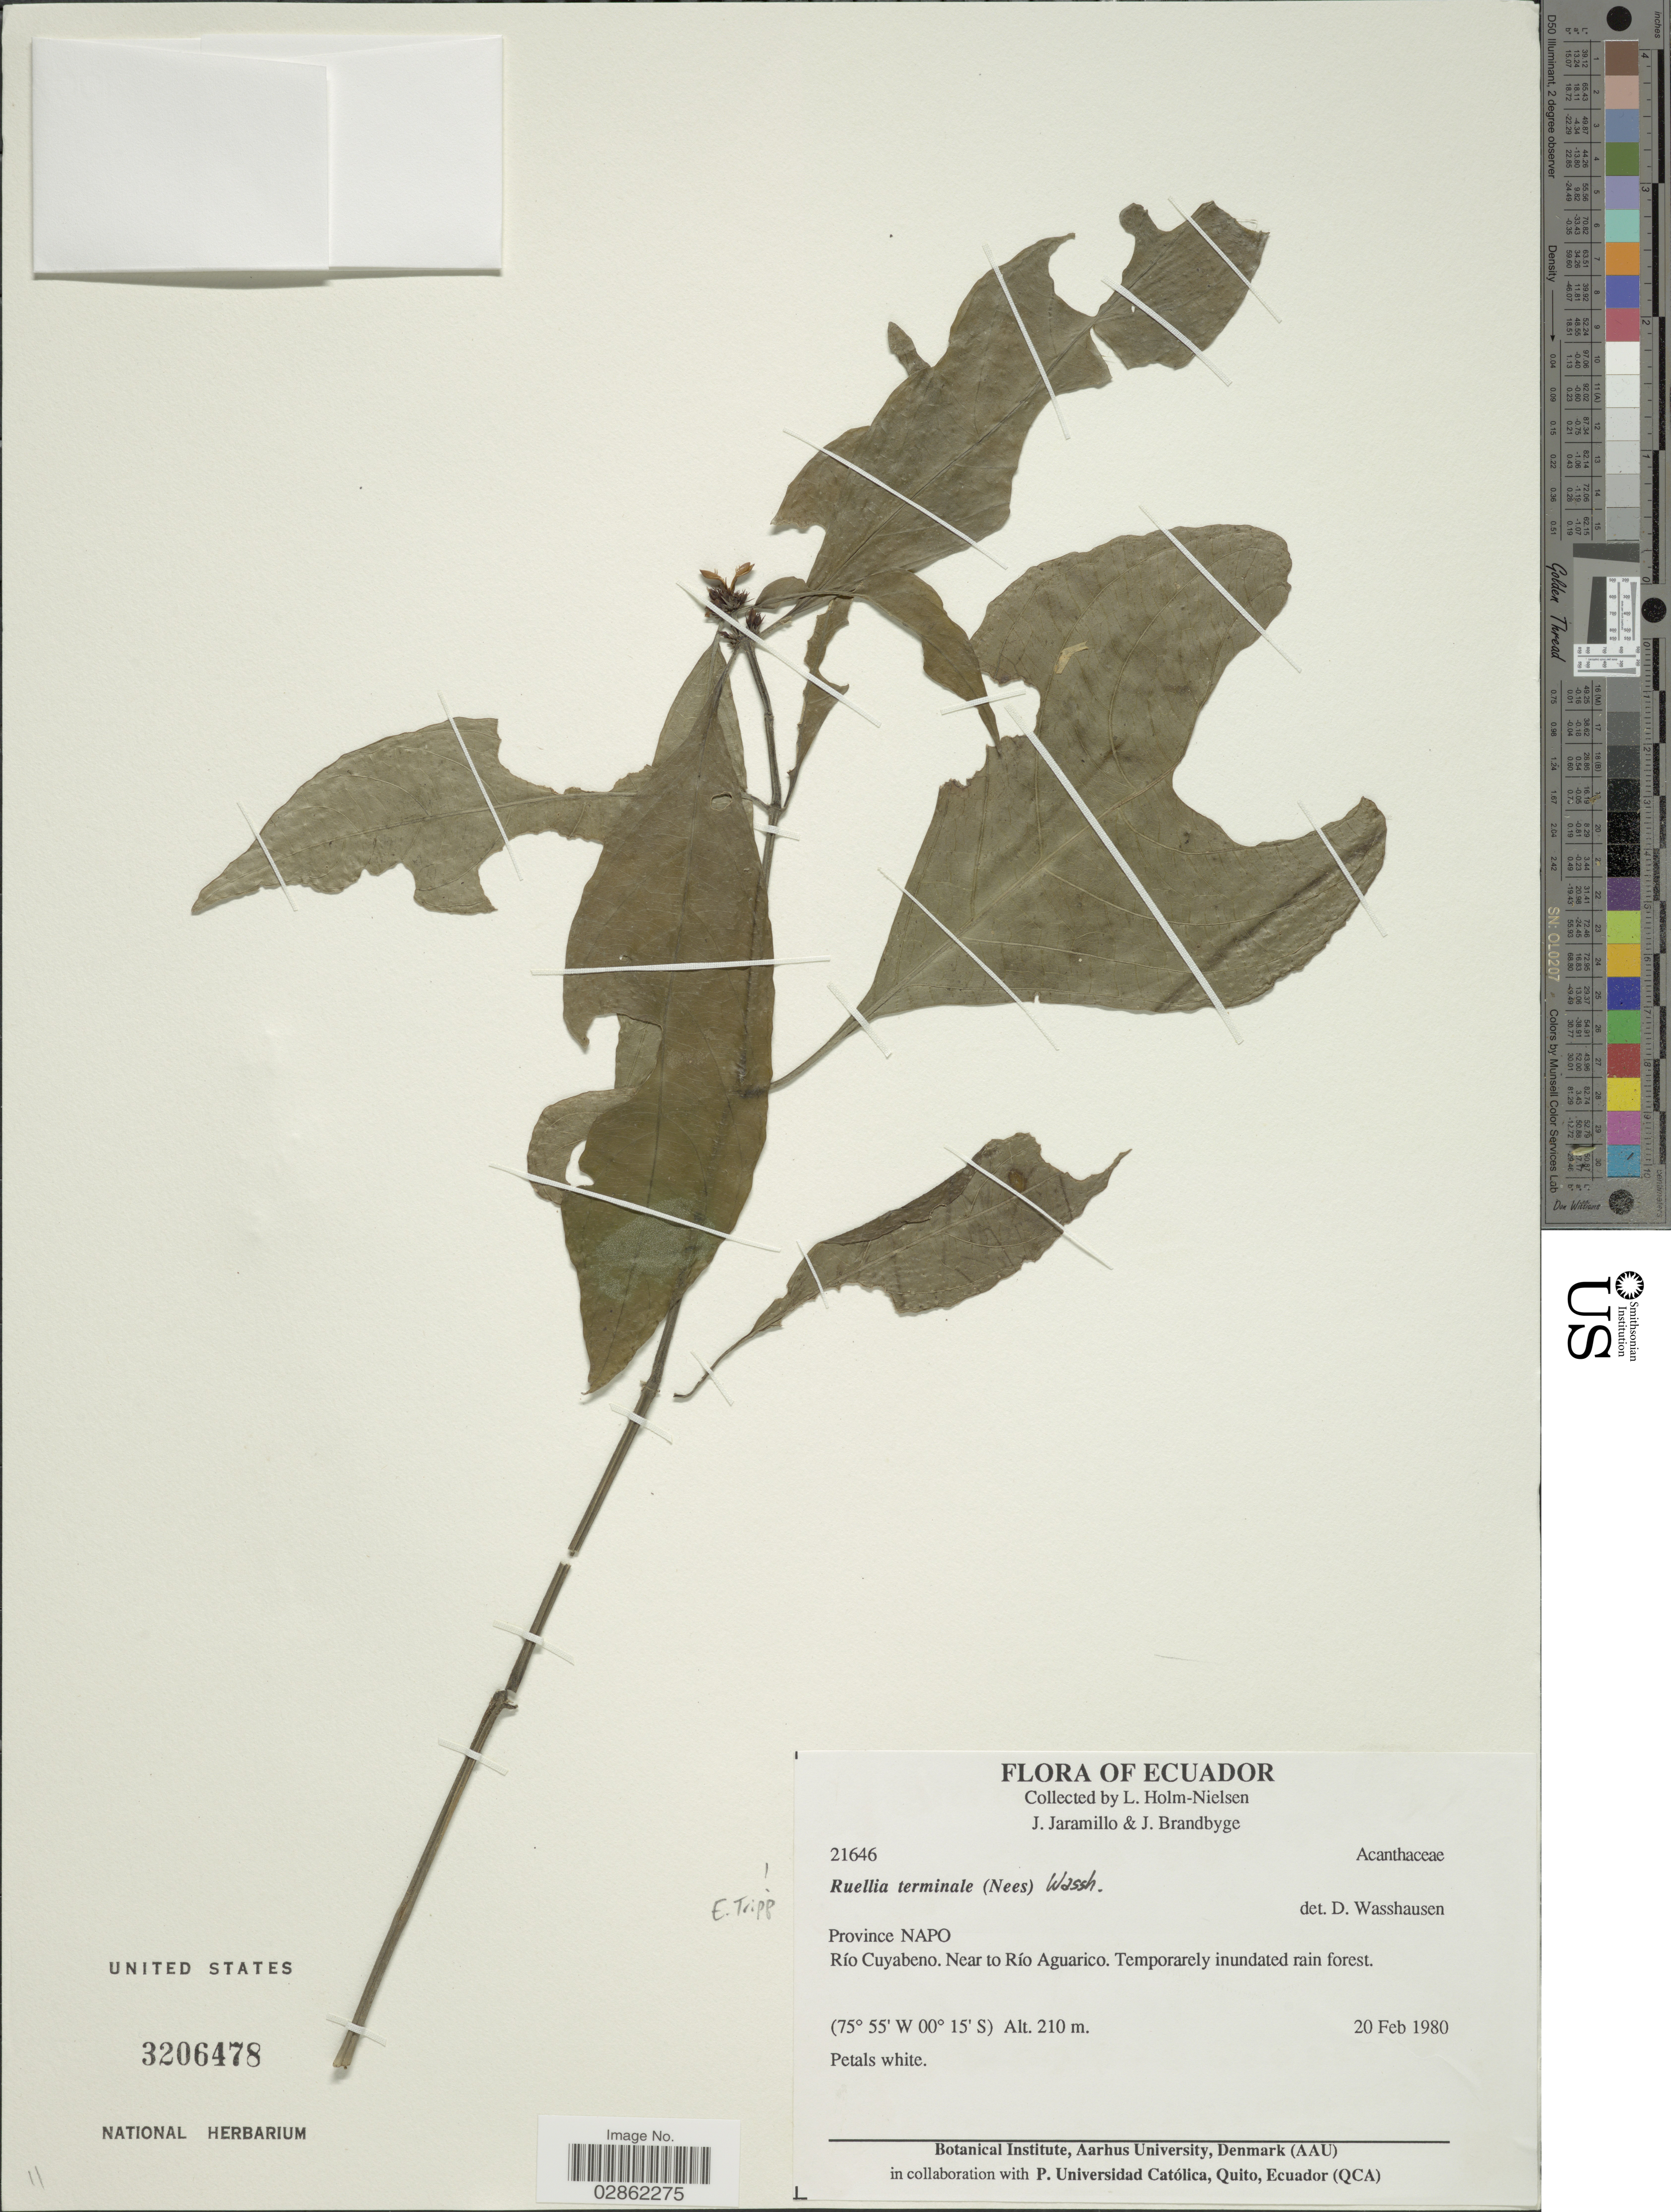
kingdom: Plantae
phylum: Tracheophyta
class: Magnoliopsida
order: Lamiales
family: Acanthaceae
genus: Ruellia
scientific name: Ruellia terminalis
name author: (Nees) Wassh.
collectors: L. Holm-Nielsen, J. Jaramillo & J. Brandbyge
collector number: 21646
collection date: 1980-02-20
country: Ecuador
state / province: Napo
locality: Río Cuyabeno, Near to Río Aguarico.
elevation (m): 210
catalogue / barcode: US 3206478